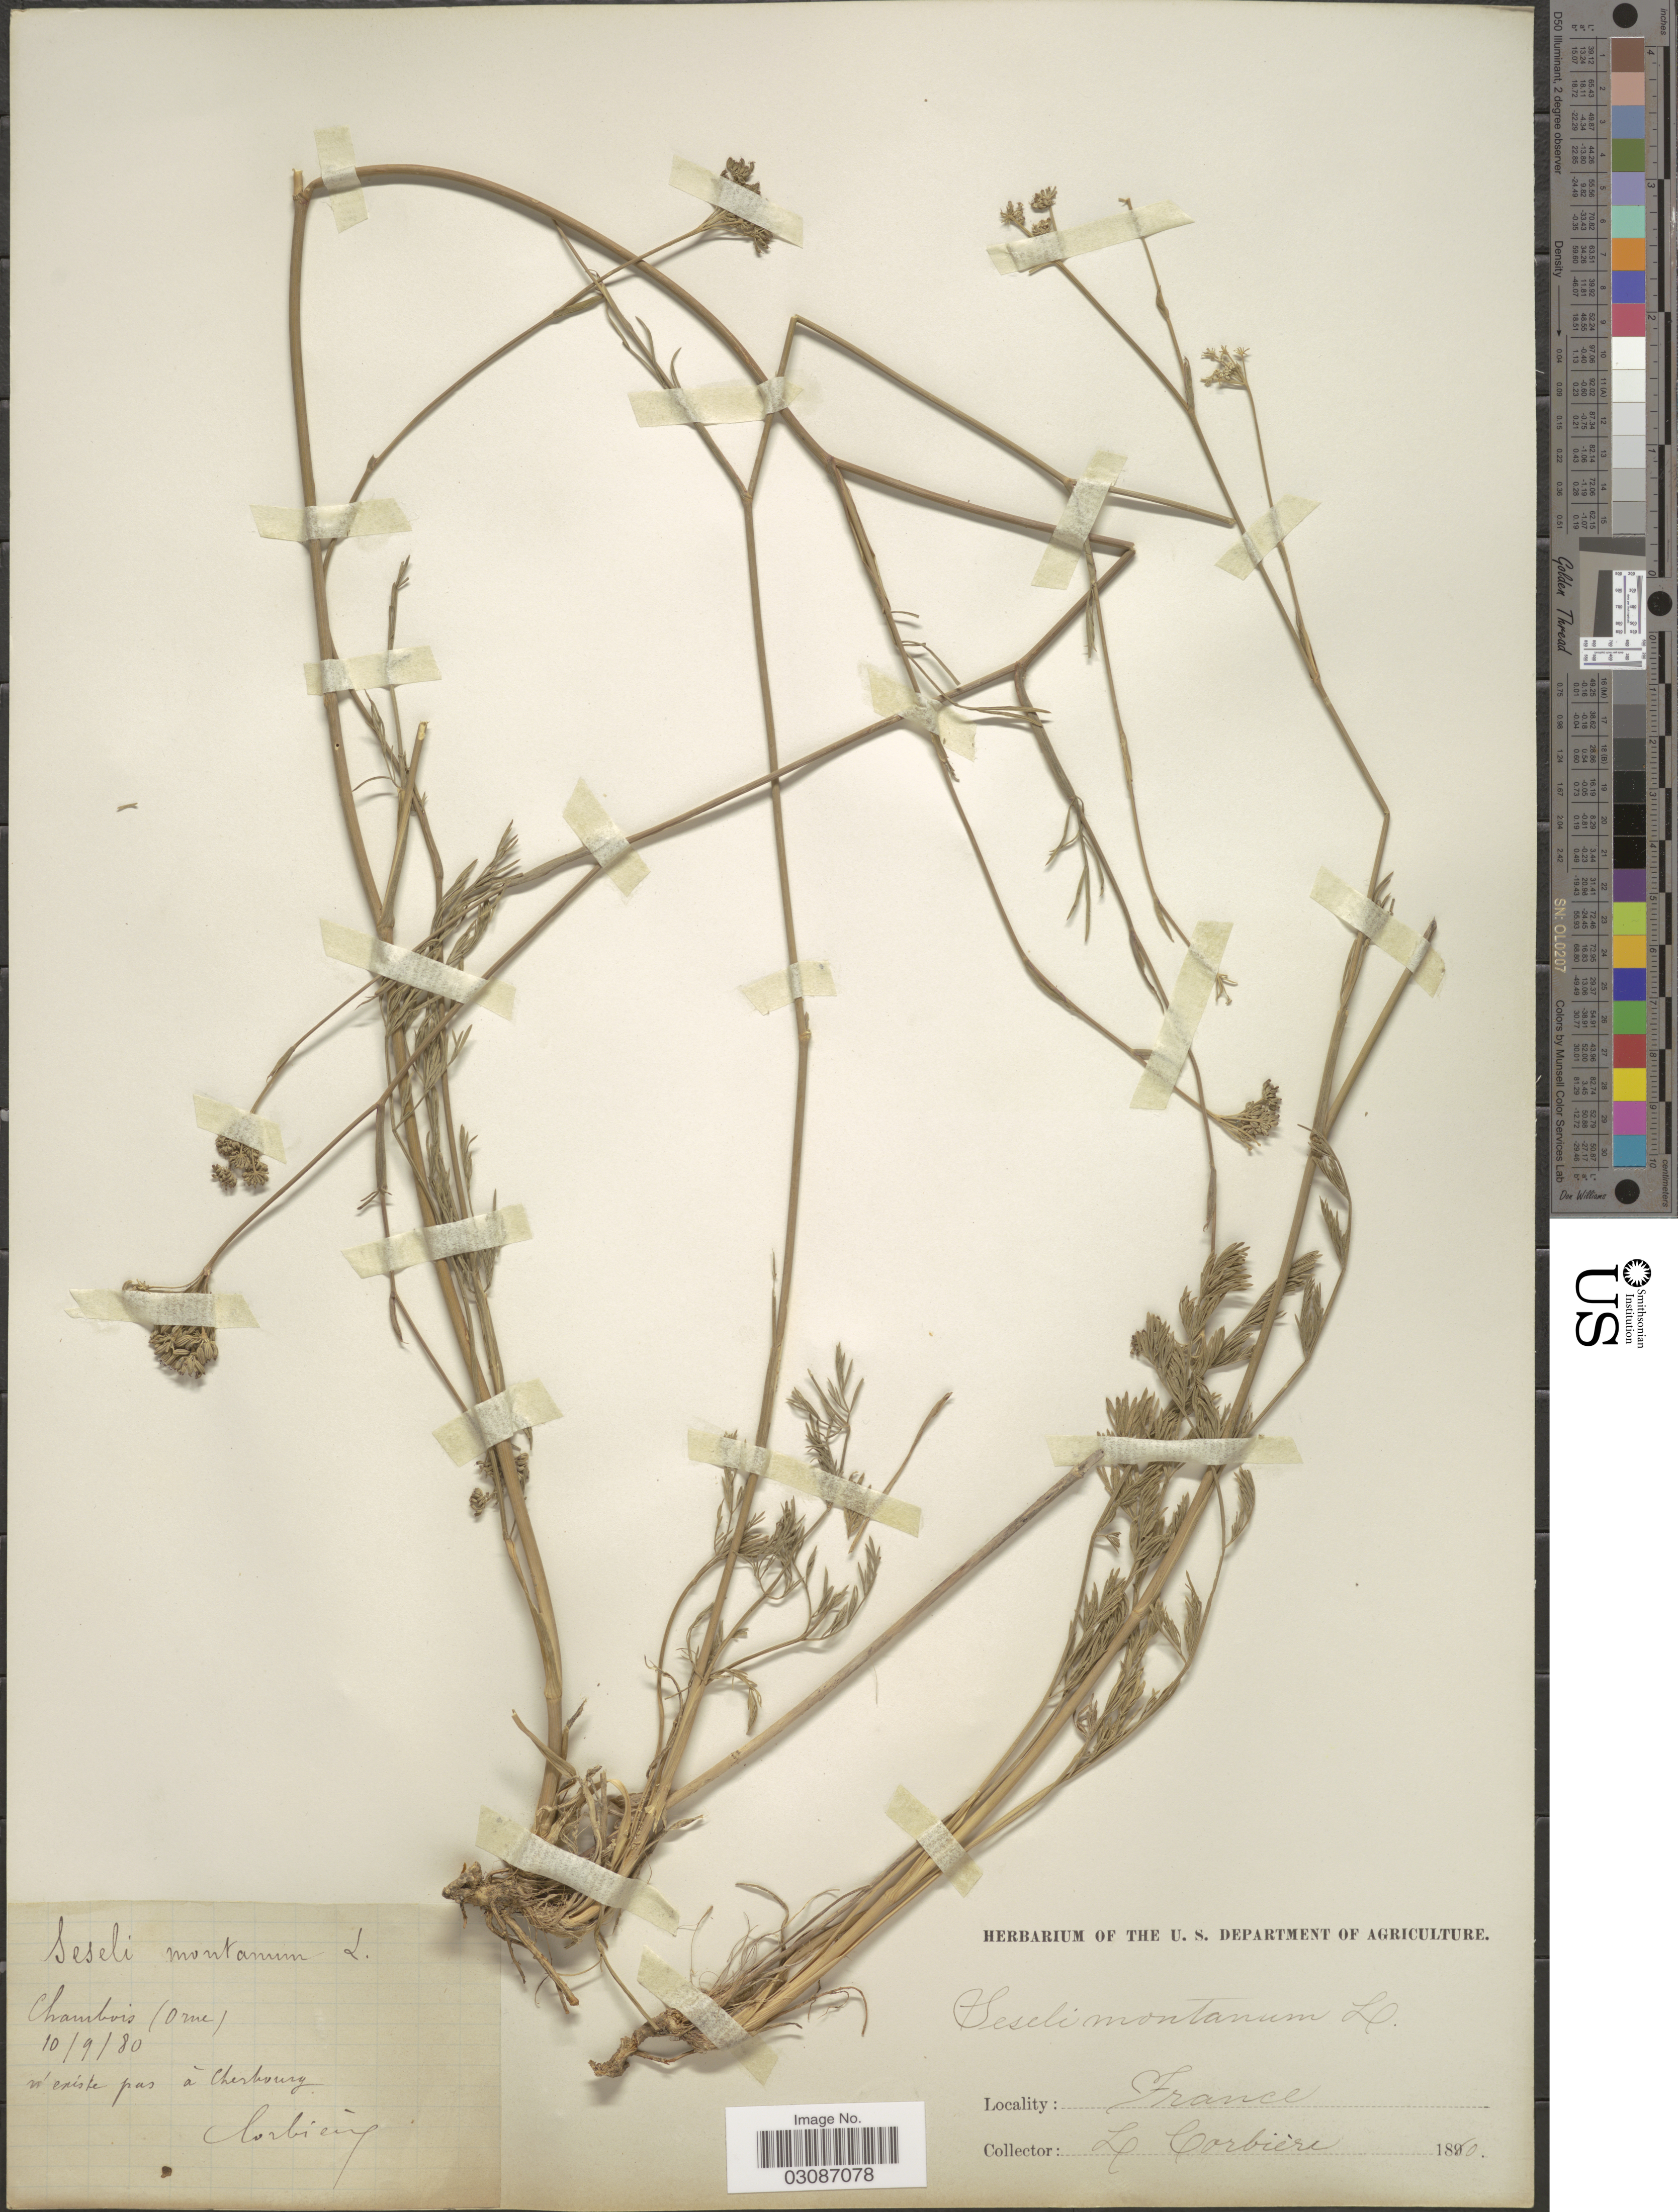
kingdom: Plantae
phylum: Tracheophyta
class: Magnoliopsida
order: Apiales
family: Apiaceae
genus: Seseli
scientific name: Seseli montanum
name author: L.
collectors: L. Corbière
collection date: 1880-09-10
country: France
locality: Chambois (Orne). n'existe pas á Cherbourg.